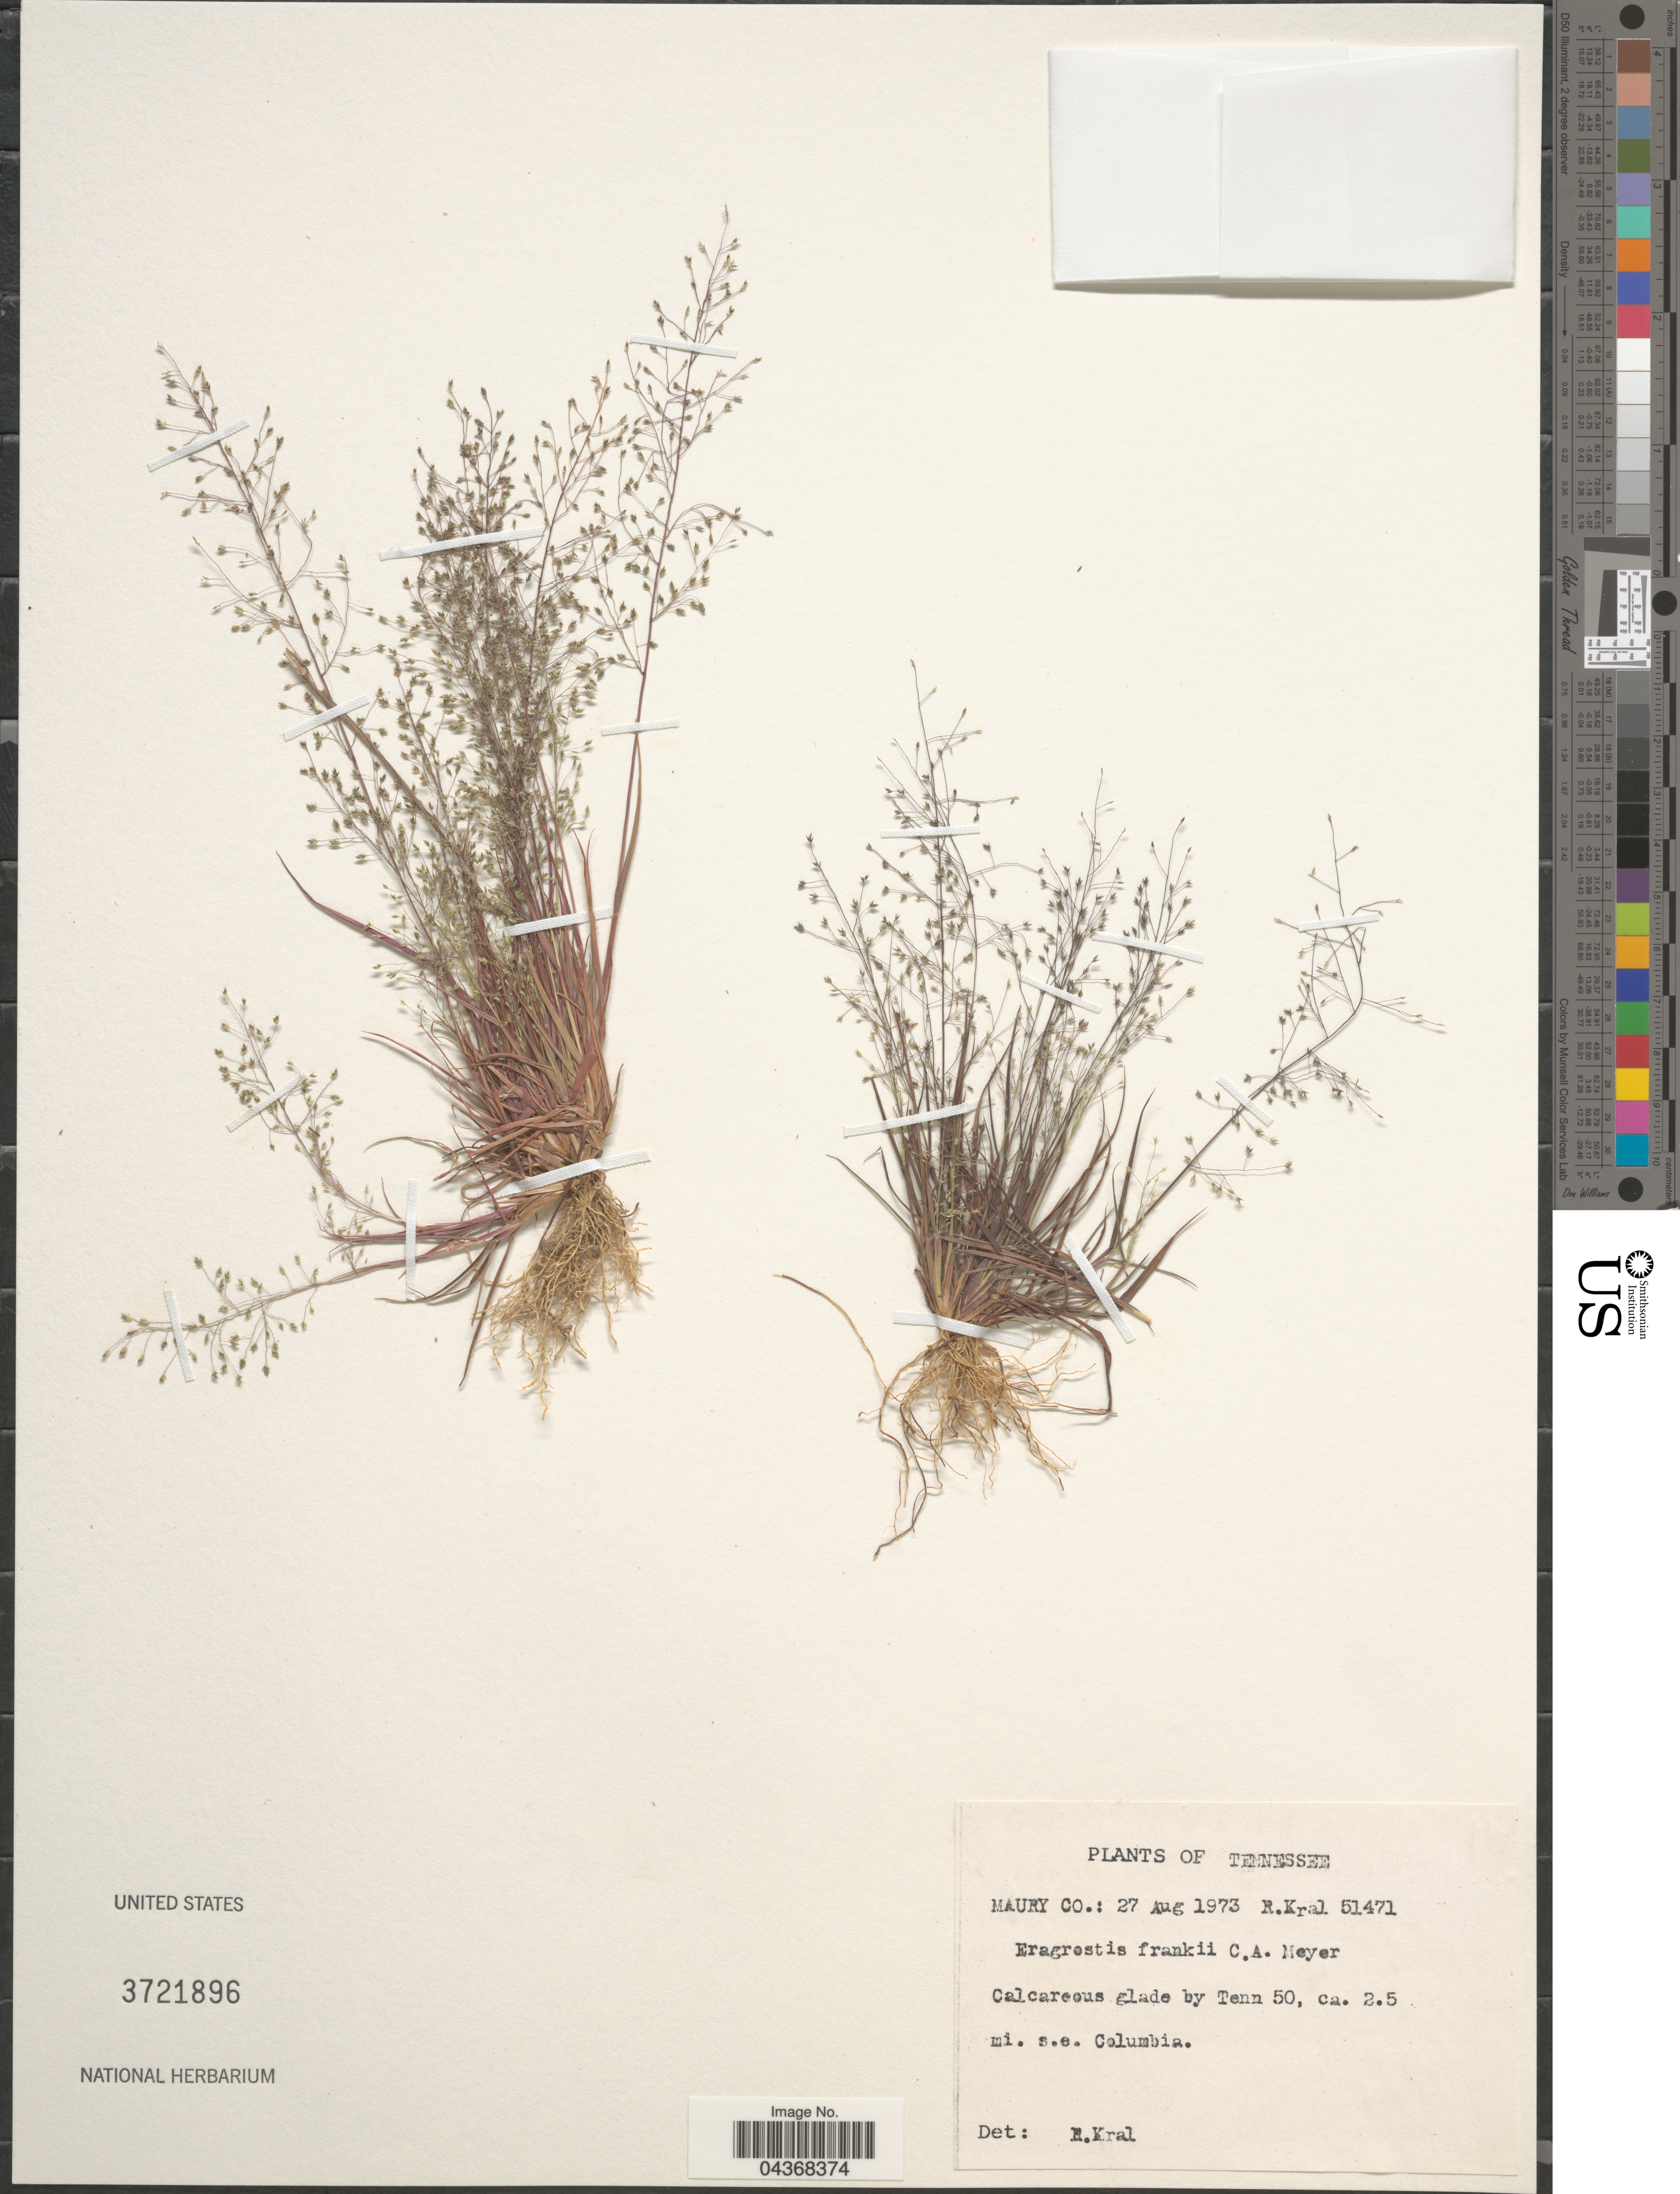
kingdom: Plantae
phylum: Tracheophyta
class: Liliopsida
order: Poales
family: Poaceae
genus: Eragrostis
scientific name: Eragrostis frankii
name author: C.A. Mey. ex Steud.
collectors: R. Kral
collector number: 51471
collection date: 1973-08-27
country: United States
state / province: Tennessee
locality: Maury Co. Calcareous glade by Tenn 50, ca. 2.5 mi. s. e. Columbia.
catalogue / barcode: US 3721896